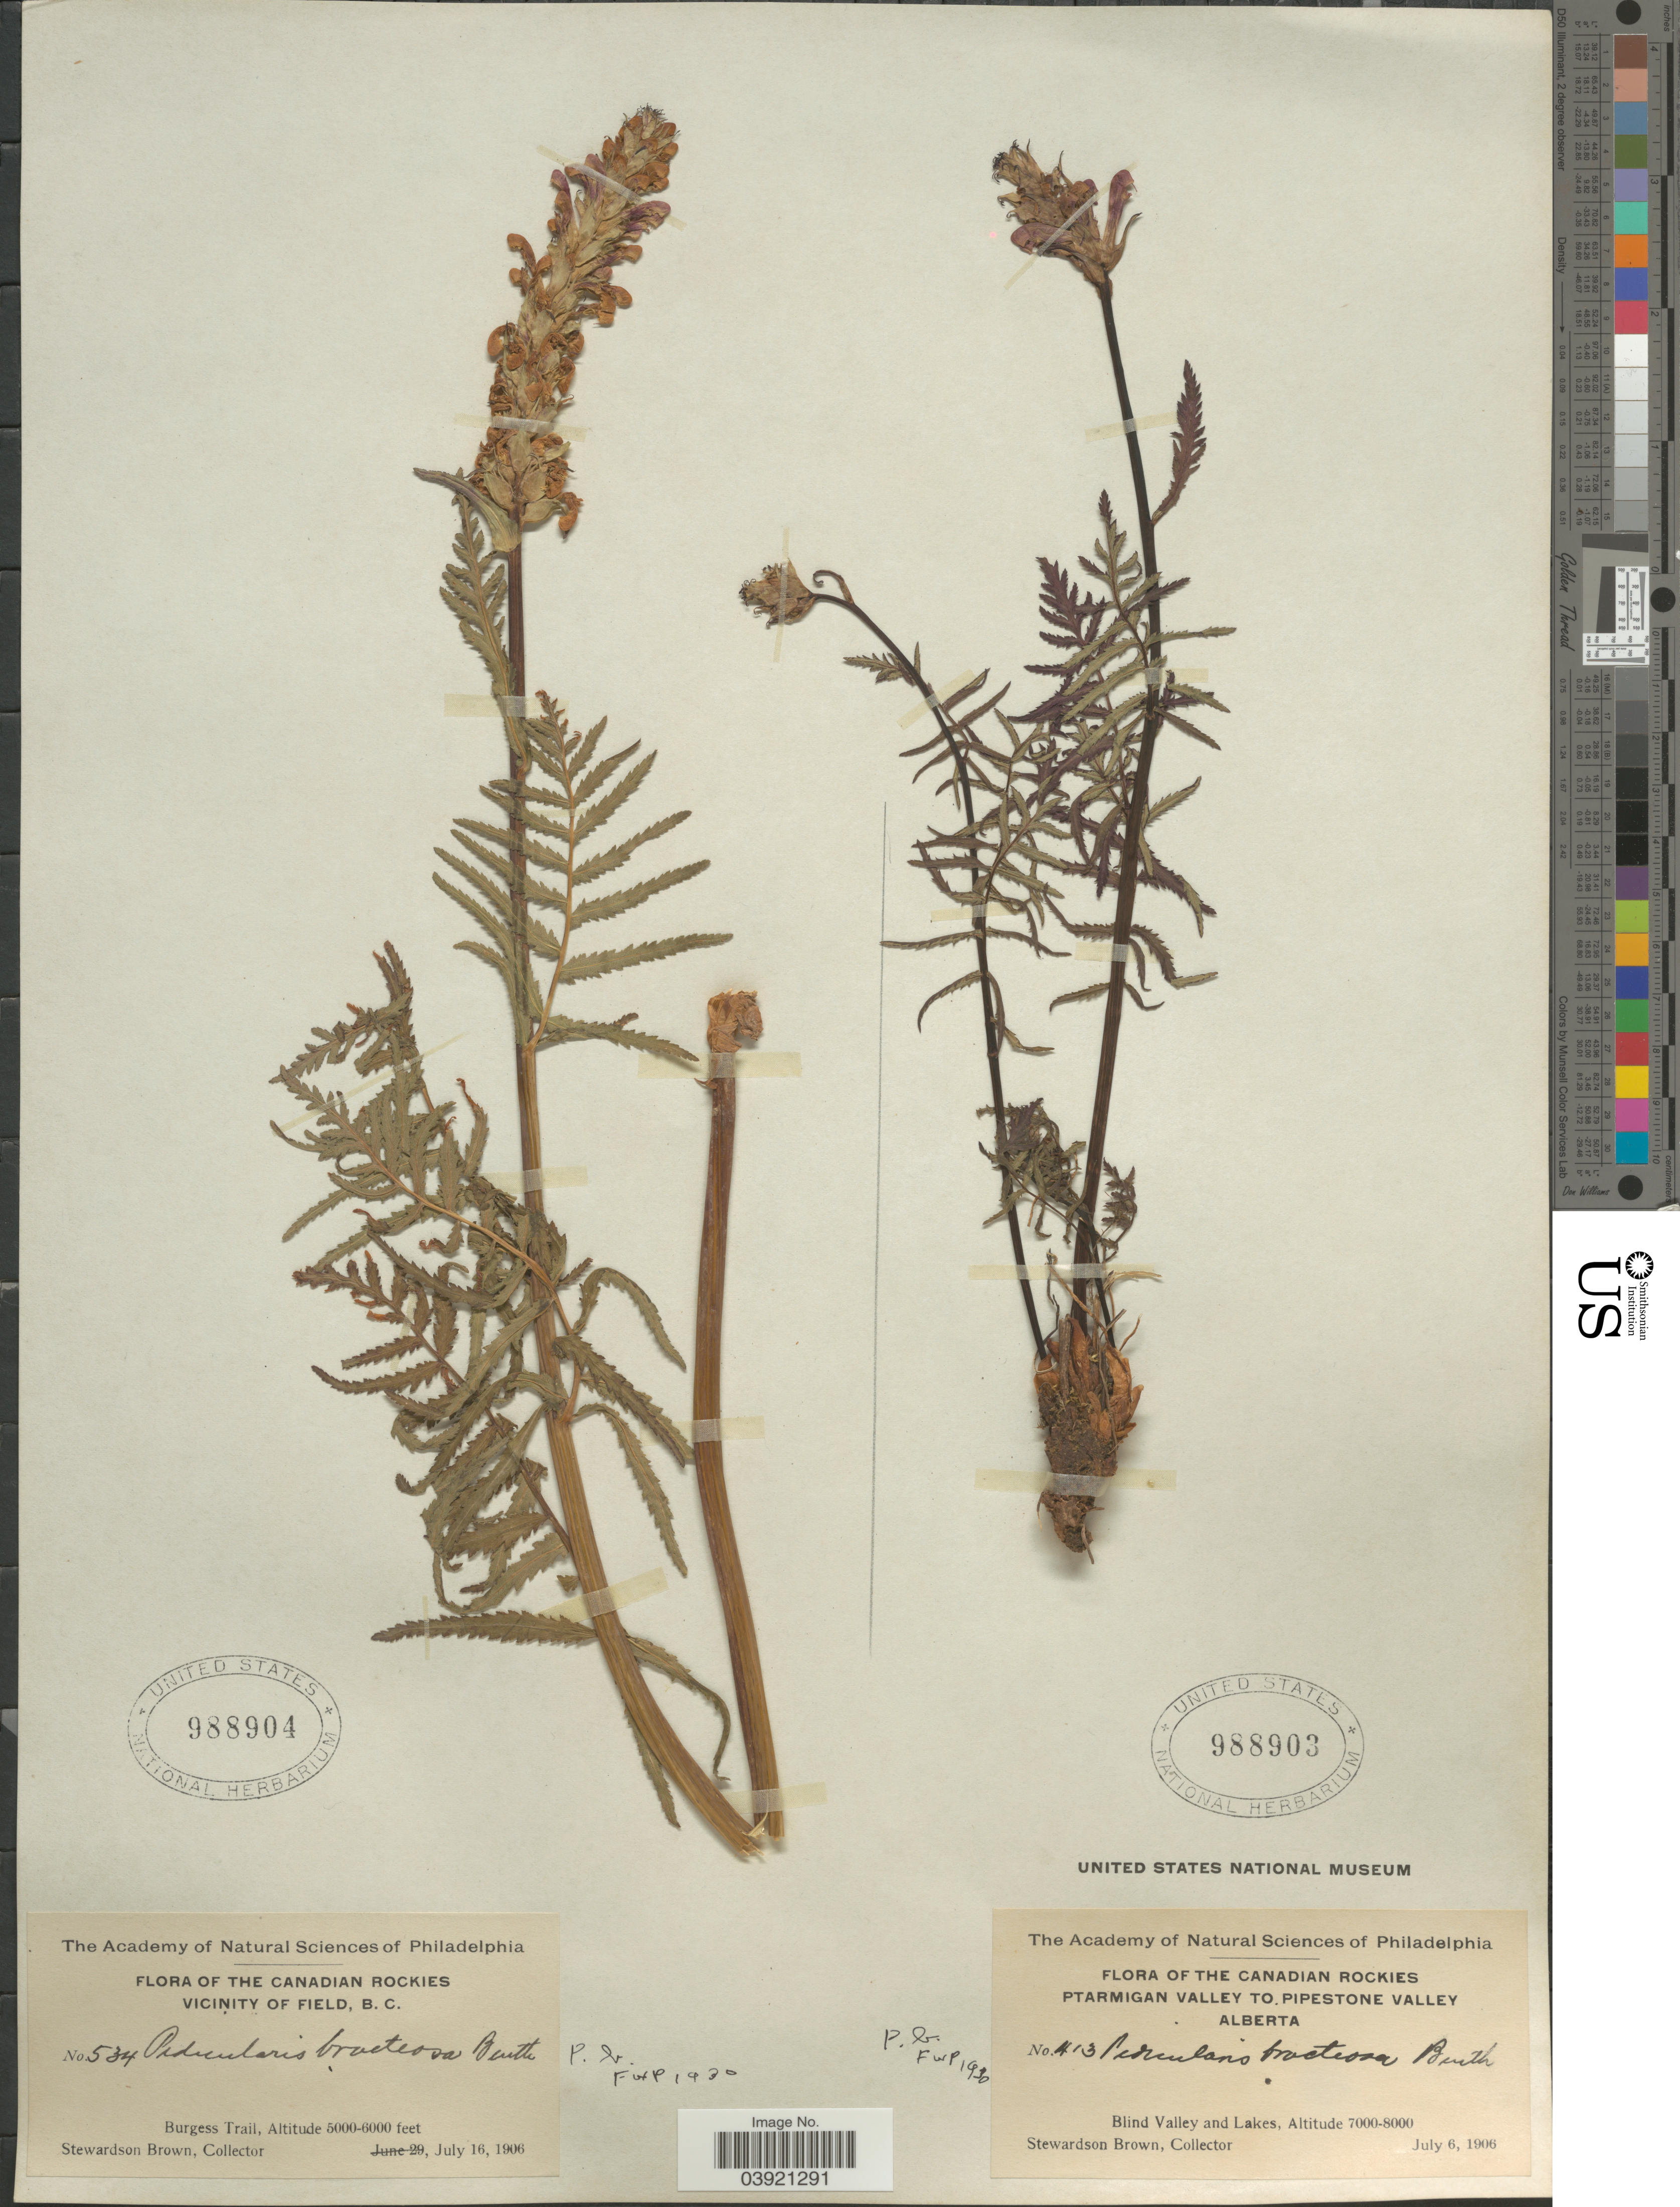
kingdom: Plantae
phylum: Tracheophyta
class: Magnoliopsida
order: Lamiales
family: Orobanchaceae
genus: Pedicularis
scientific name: Pedicularis bracteosa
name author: Benth.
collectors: S. Brown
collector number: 413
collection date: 1906-07-06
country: Canada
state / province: Alberta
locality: Canadian Rockies. Ptarmigan Valley to Pipestone Valley. Blind Valley and Lakes.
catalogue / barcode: US 988903-2